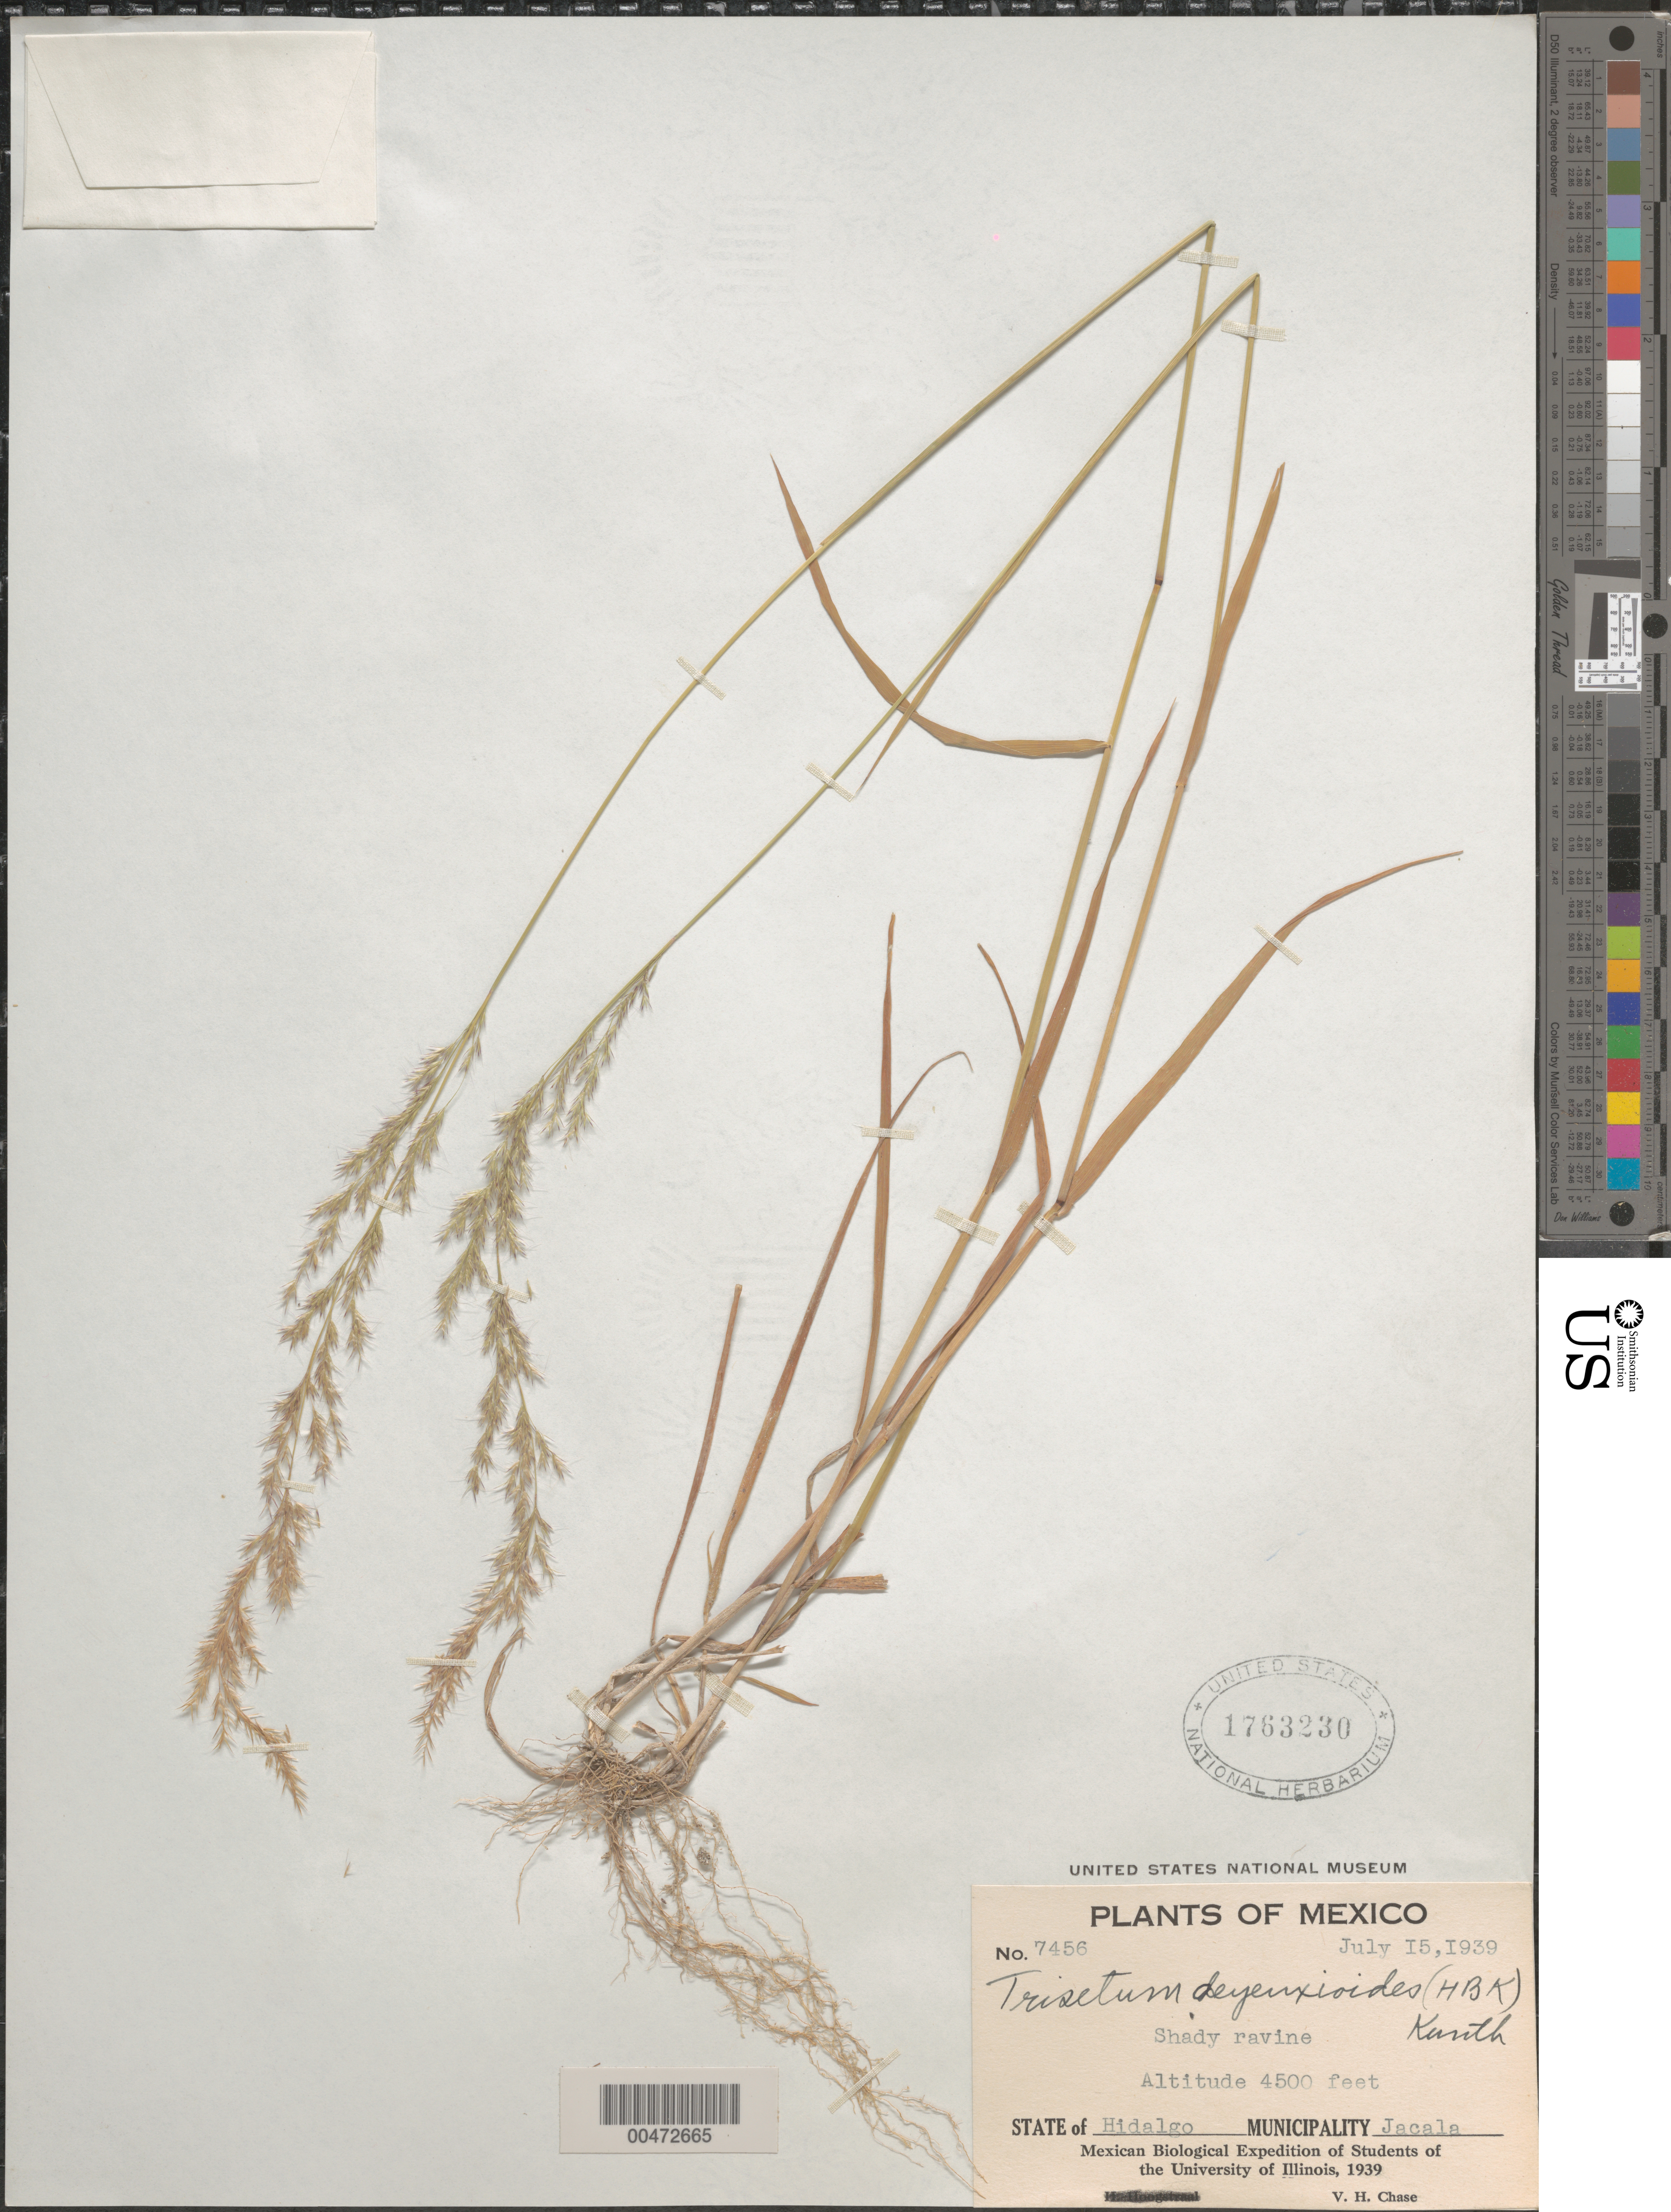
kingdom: Plantae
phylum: Tracheophyta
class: Liliopsida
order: Poales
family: Poaceae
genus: Trisetum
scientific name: Trisetum deyeuxioides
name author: (Kunth) Kunth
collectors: V. H. Chase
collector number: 7456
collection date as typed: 15 Jul 1939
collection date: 1939-07-15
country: Mexico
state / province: Hidalgo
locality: Jacala Mun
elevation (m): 1372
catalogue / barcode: US 1763230